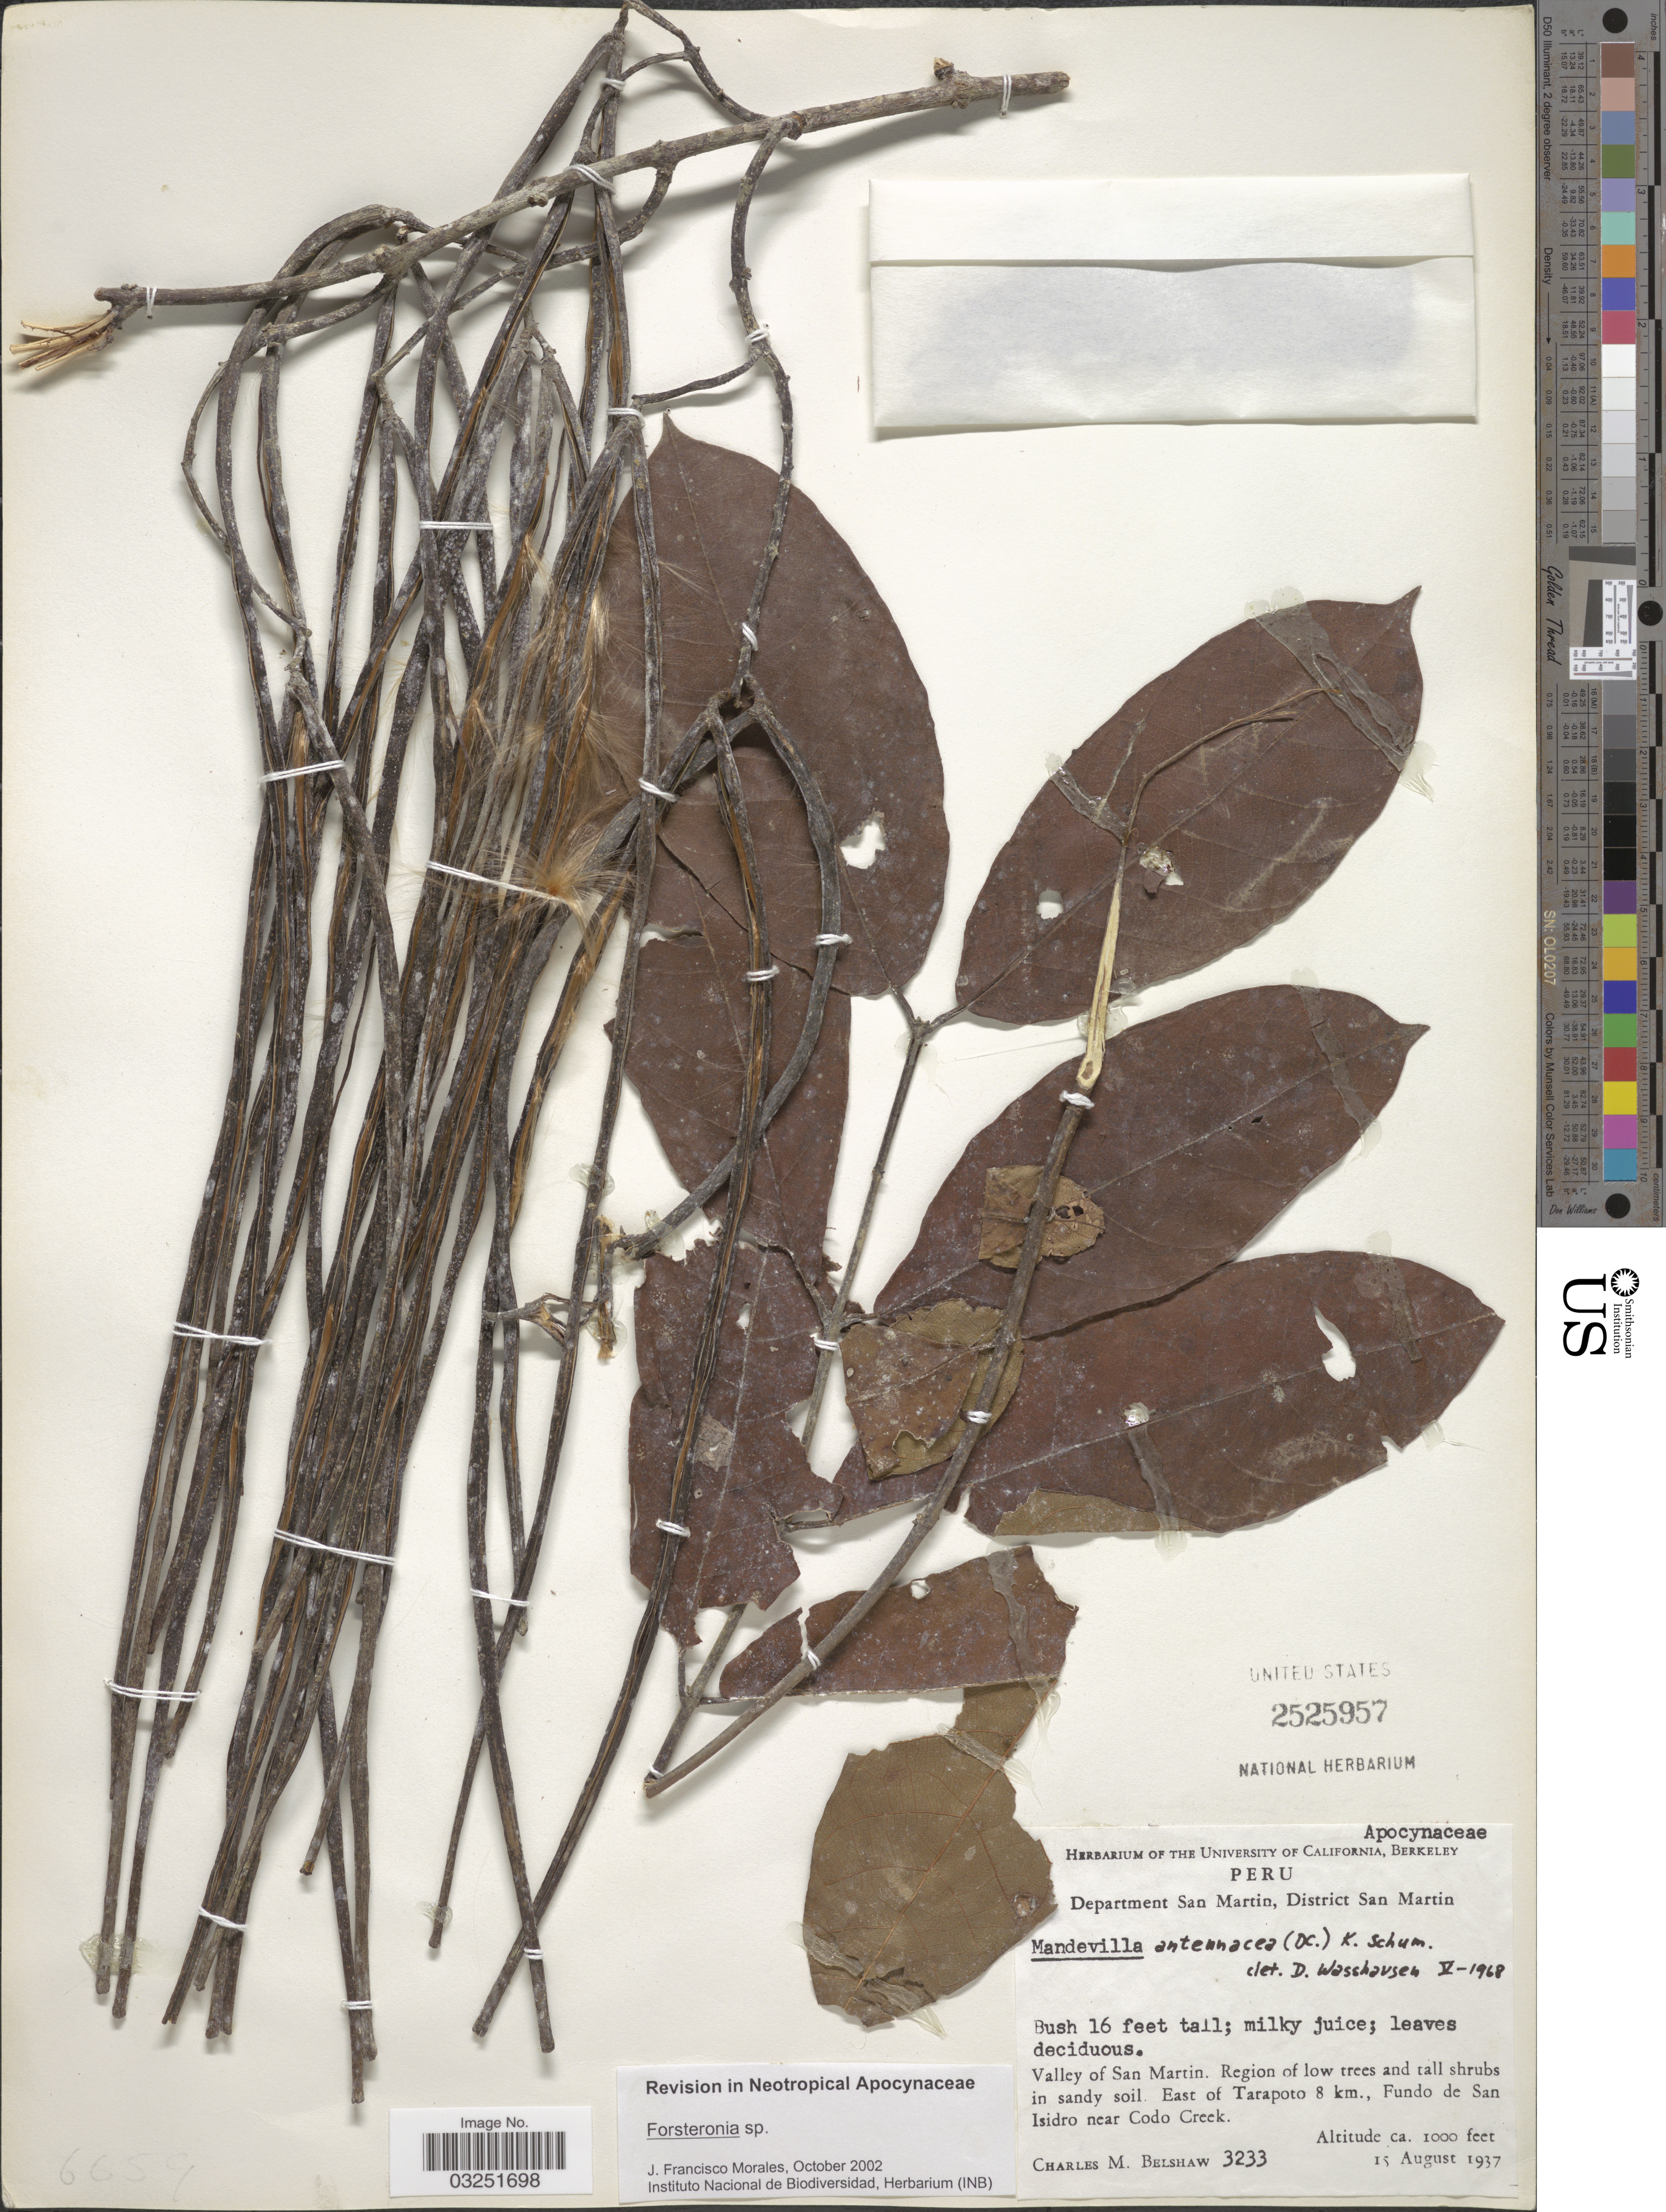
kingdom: Plantae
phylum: Tracheophyta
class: Magnoliopsida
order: Gentianales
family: Apocynaceae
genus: Forsteronia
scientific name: Forsteronia sp.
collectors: C. Shaw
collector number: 3233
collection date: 1937-08-15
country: Peru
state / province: San Martín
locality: Department San Martin, District San Martin, Valley of San Martin, Region of low trees and trail shrubs in sandy soil, East of Tarapoto 8 km., Fundo de San Isidro near Codo Creek.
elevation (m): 305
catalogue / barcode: US 2525957